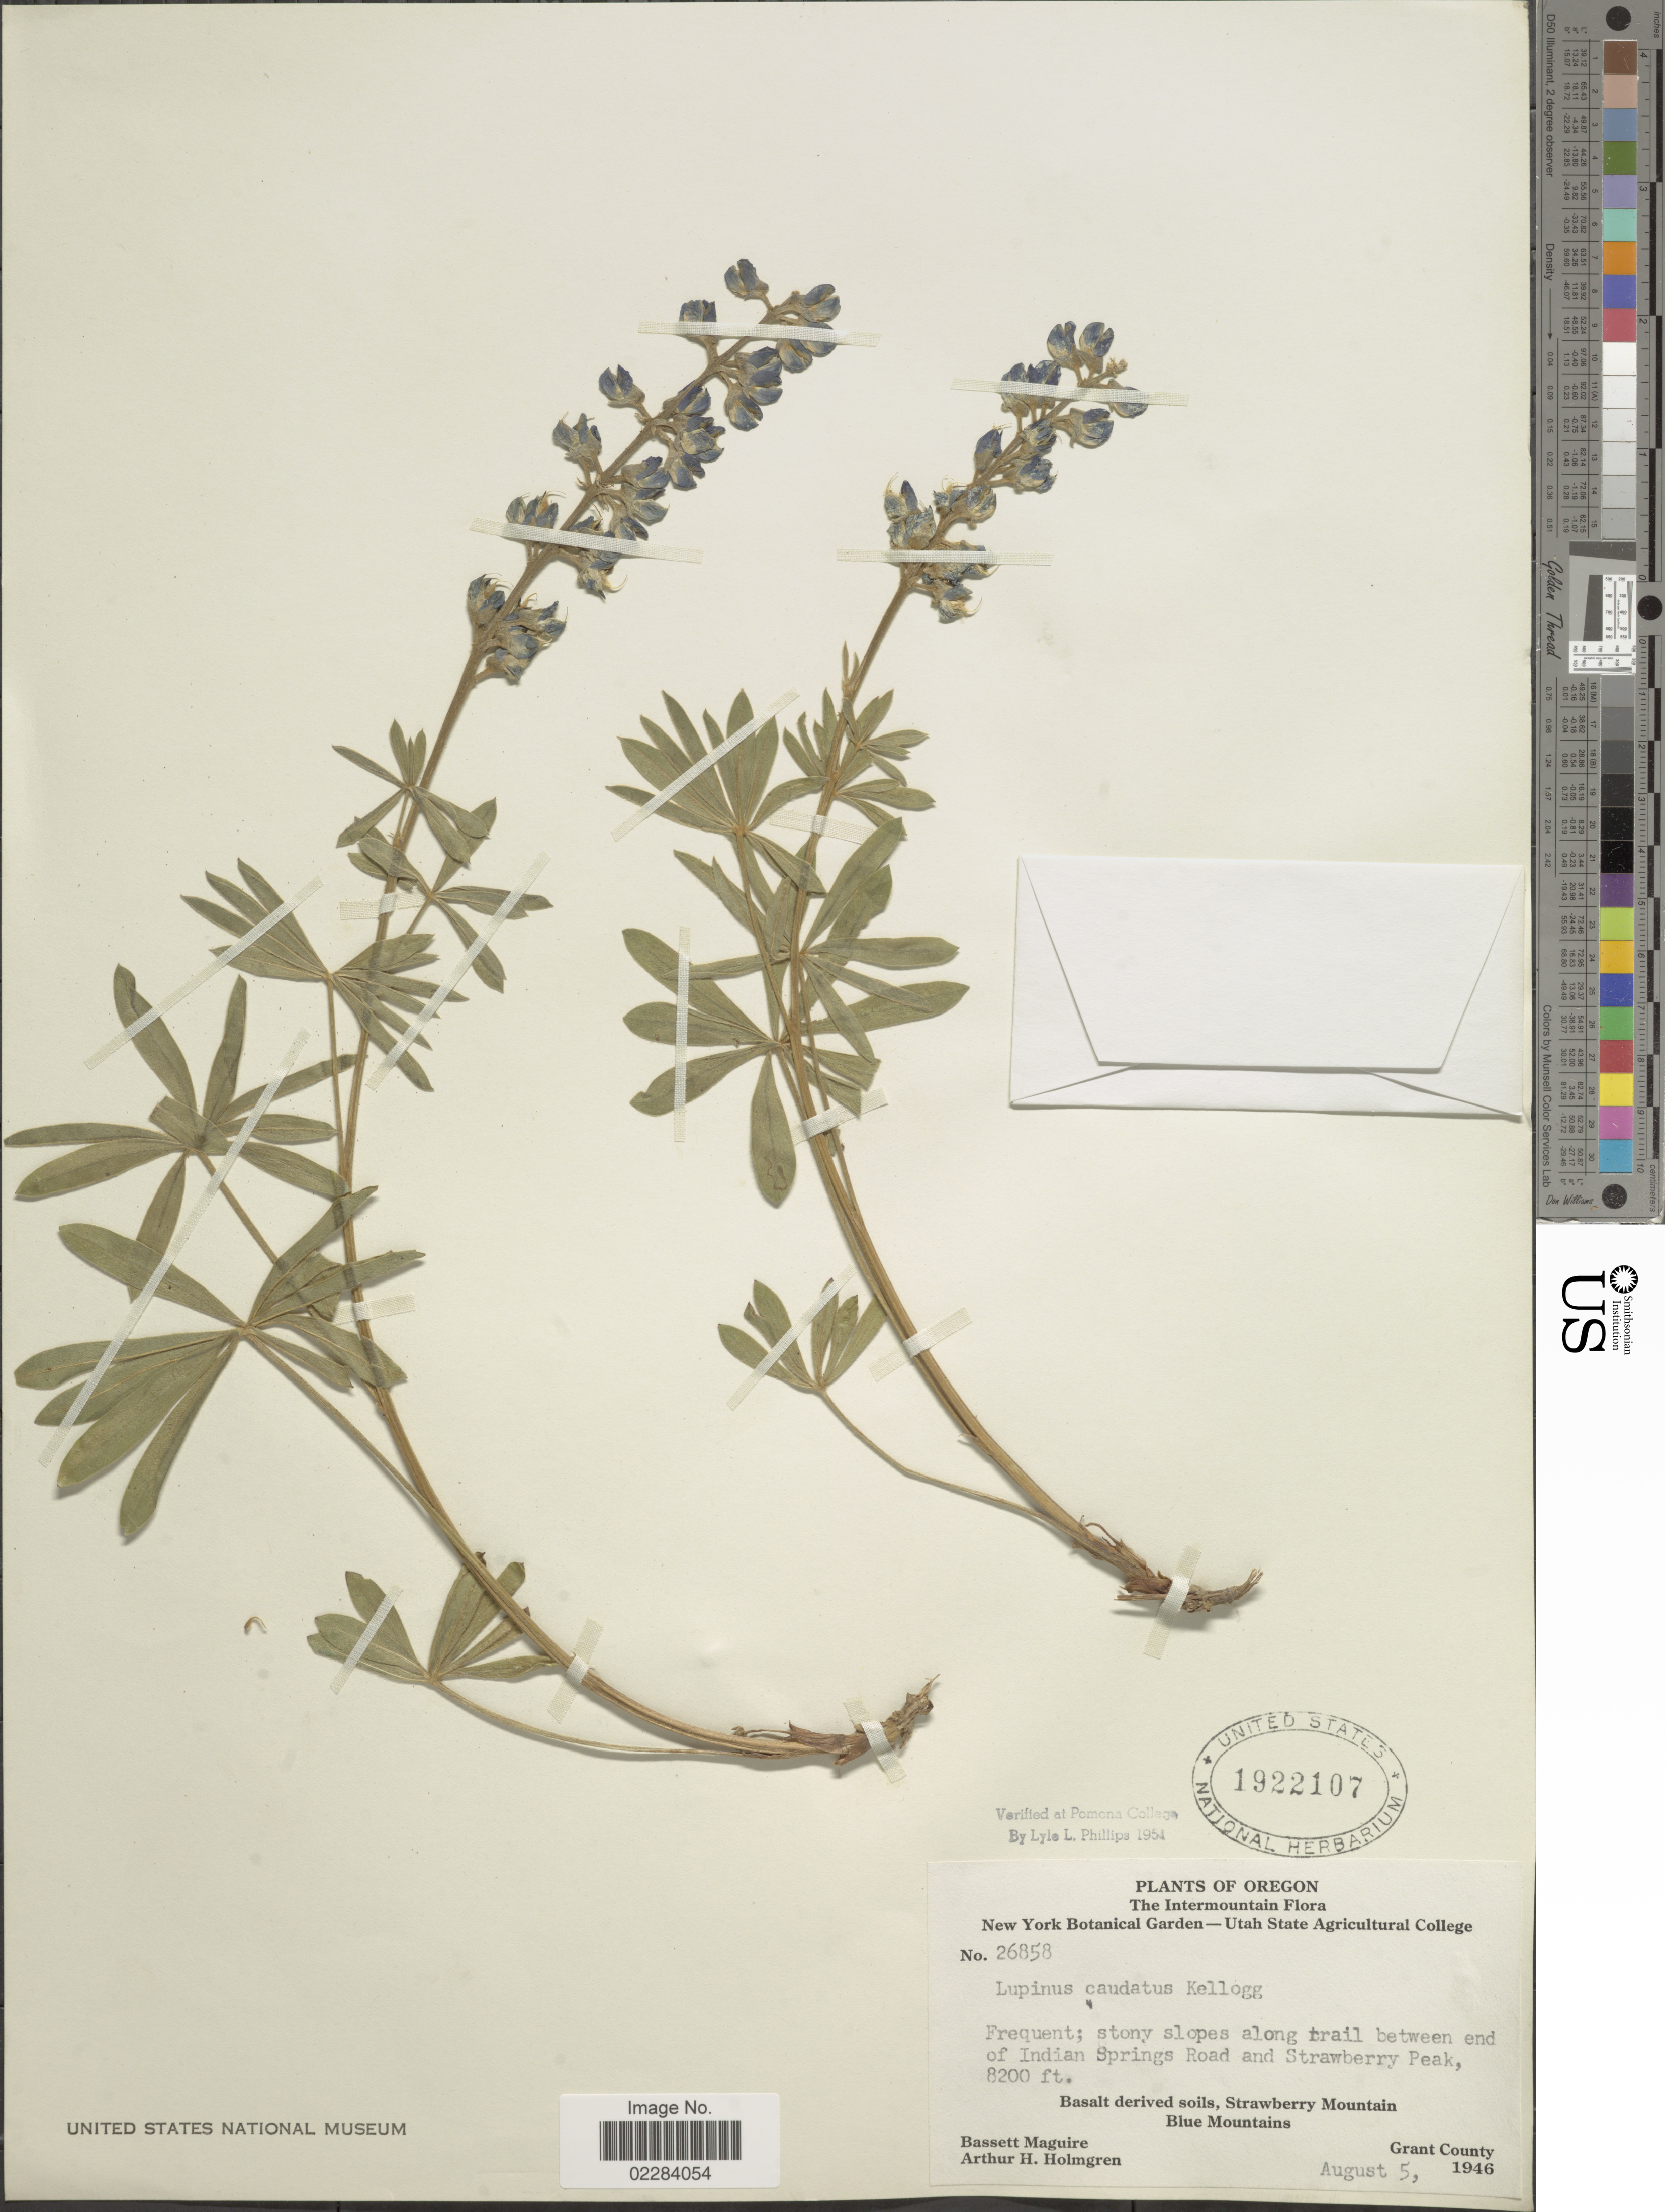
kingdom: Plantae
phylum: Tracheophyta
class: Magnoliopsida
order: Fabales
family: Fabaceae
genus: Lupinus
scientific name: Lupinus caudatus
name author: Kellogg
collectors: B. Maguire & A. H. Holmgren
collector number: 26858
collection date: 1946-08-05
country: United States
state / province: Oregon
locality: The intermountain. stony slopes along trail between end of Indian Springs Road and Strawberry Peak. Basalt derived soils, Strawberry Mountain. Blue Mountains.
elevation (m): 2499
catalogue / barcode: US 1922107